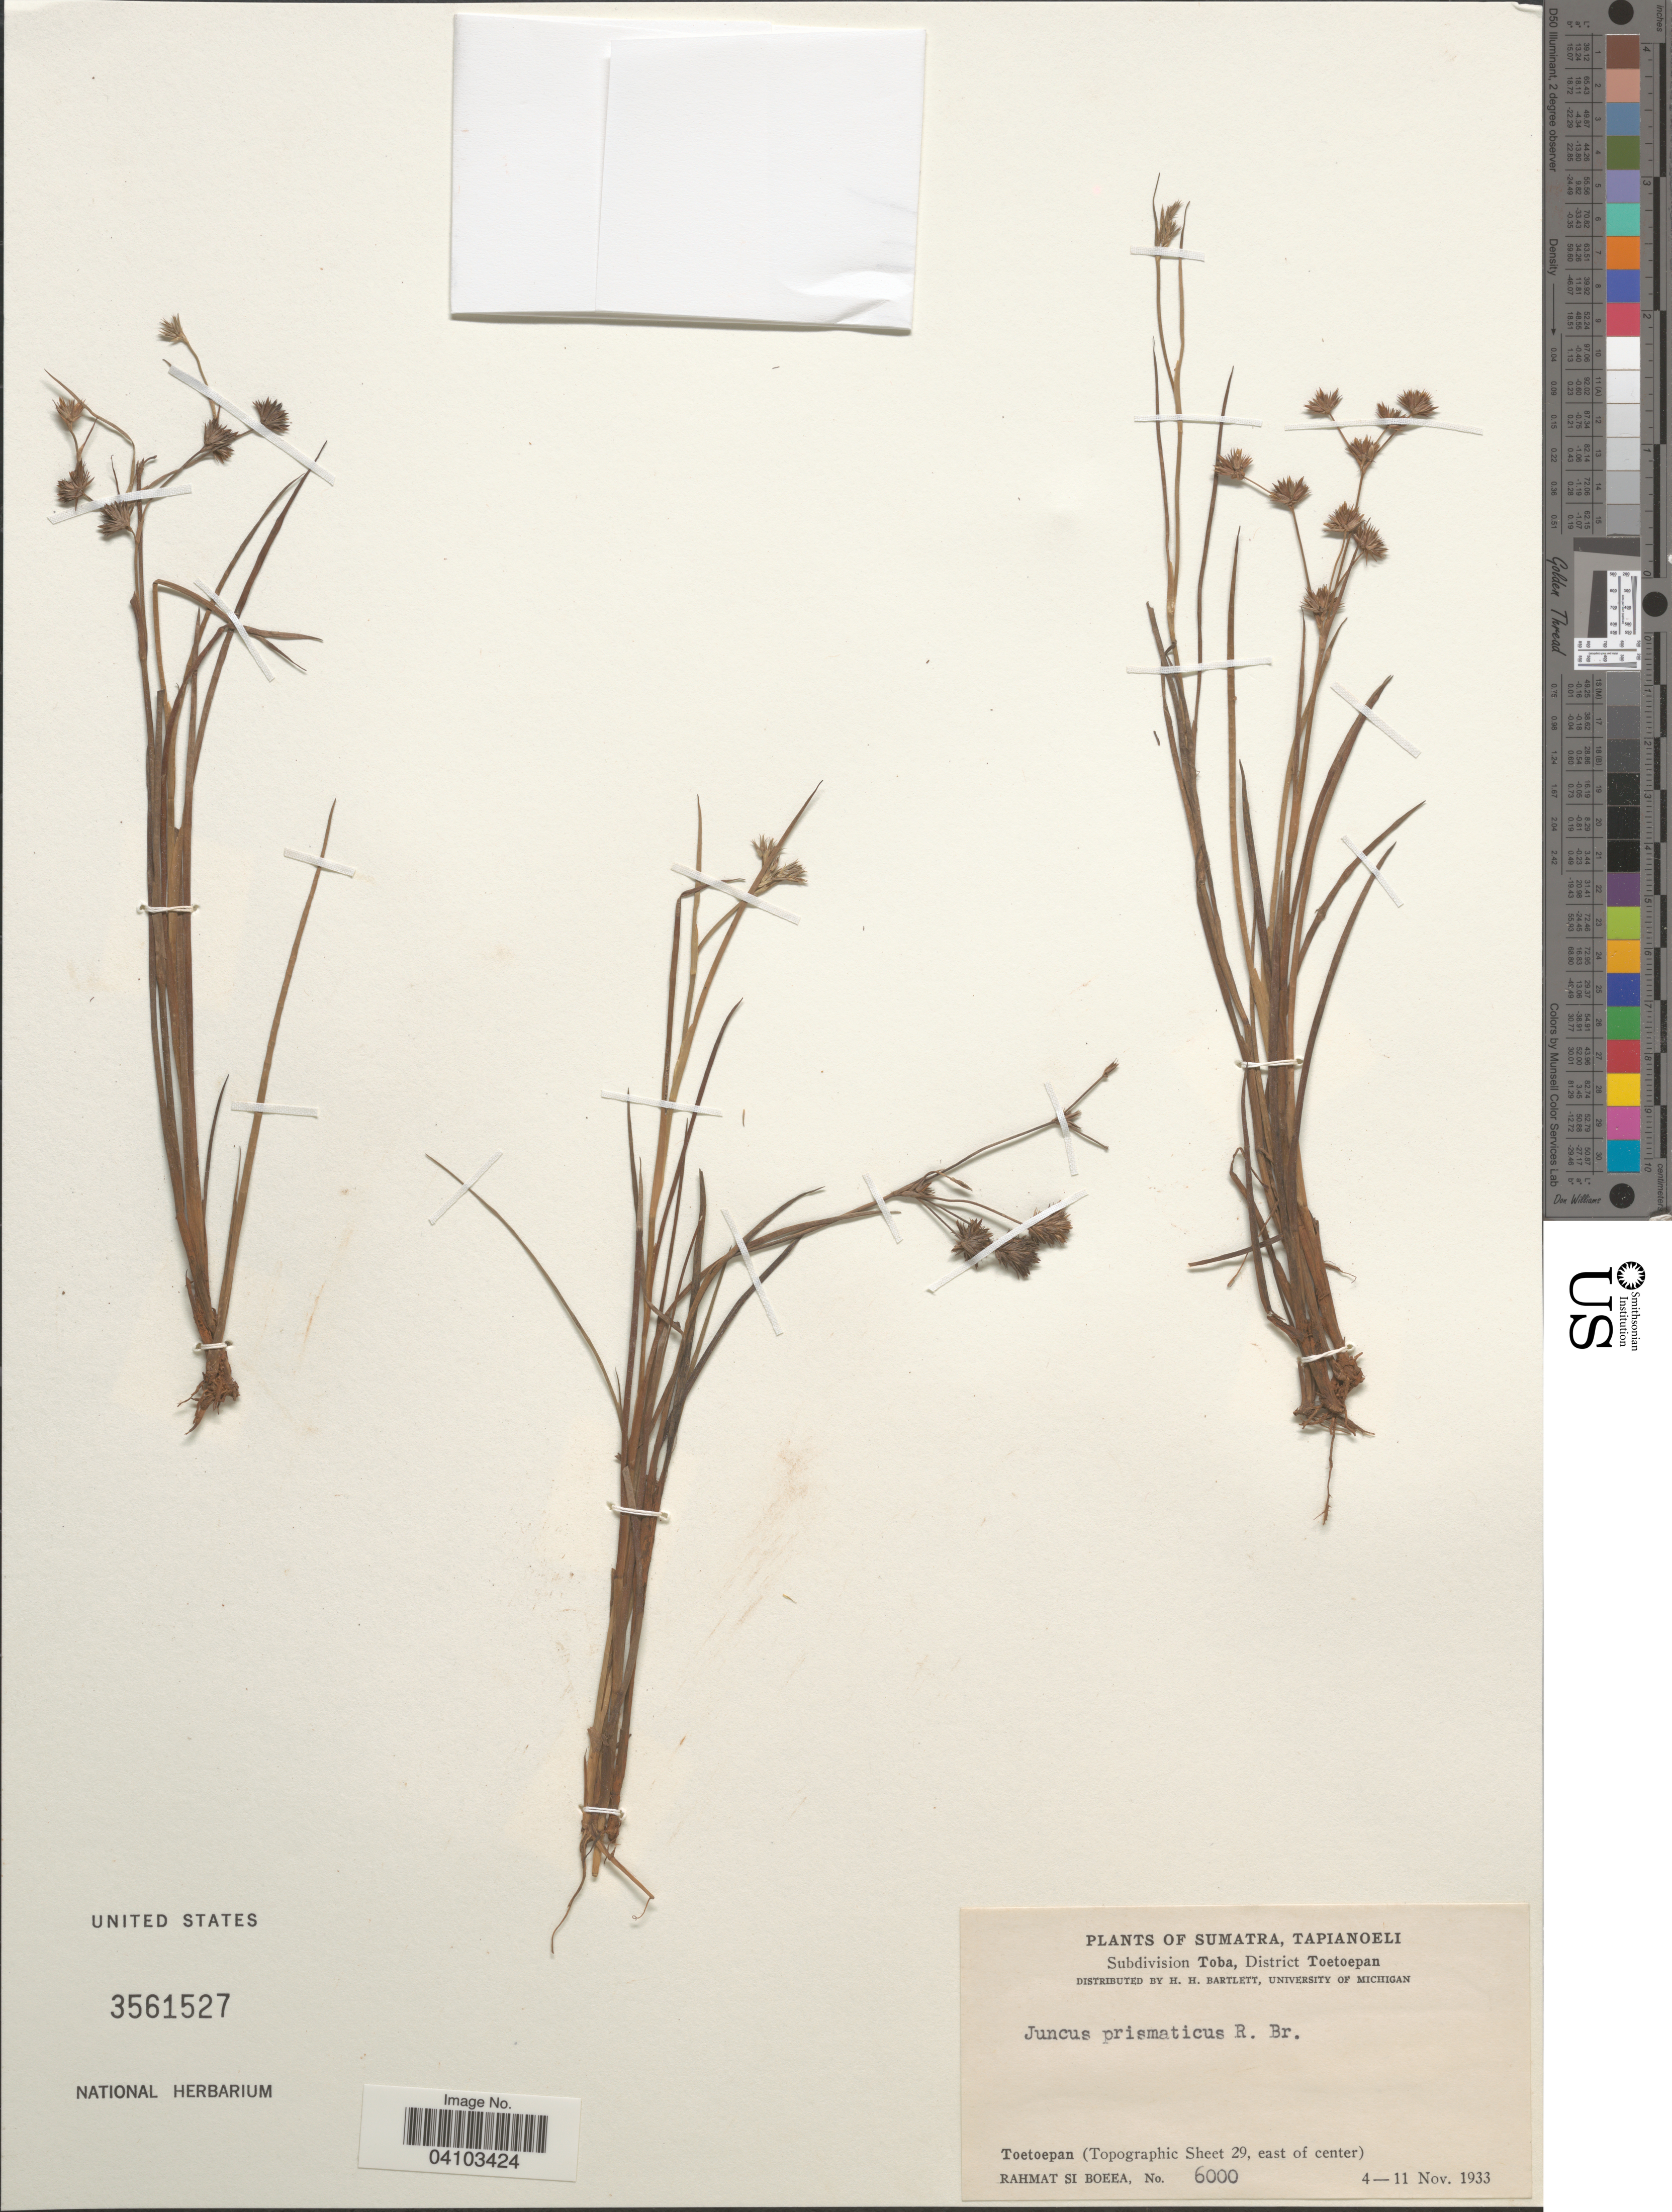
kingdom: Plantae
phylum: Tracheophyta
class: Liliopsida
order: Poales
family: Juncaceae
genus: Juncus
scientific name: Juncus prismatocarpus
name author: R. Br.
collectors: Rahmat Si Boeea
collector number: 6000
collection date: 1933-11-04/1933-11-11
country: Indonesia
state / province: Sumatra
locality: Tapianoeli. Subdivision Toba, District Toetoepan. Toetoepan (Topographic Sheet 29, east of center).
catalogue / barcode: US 3561527